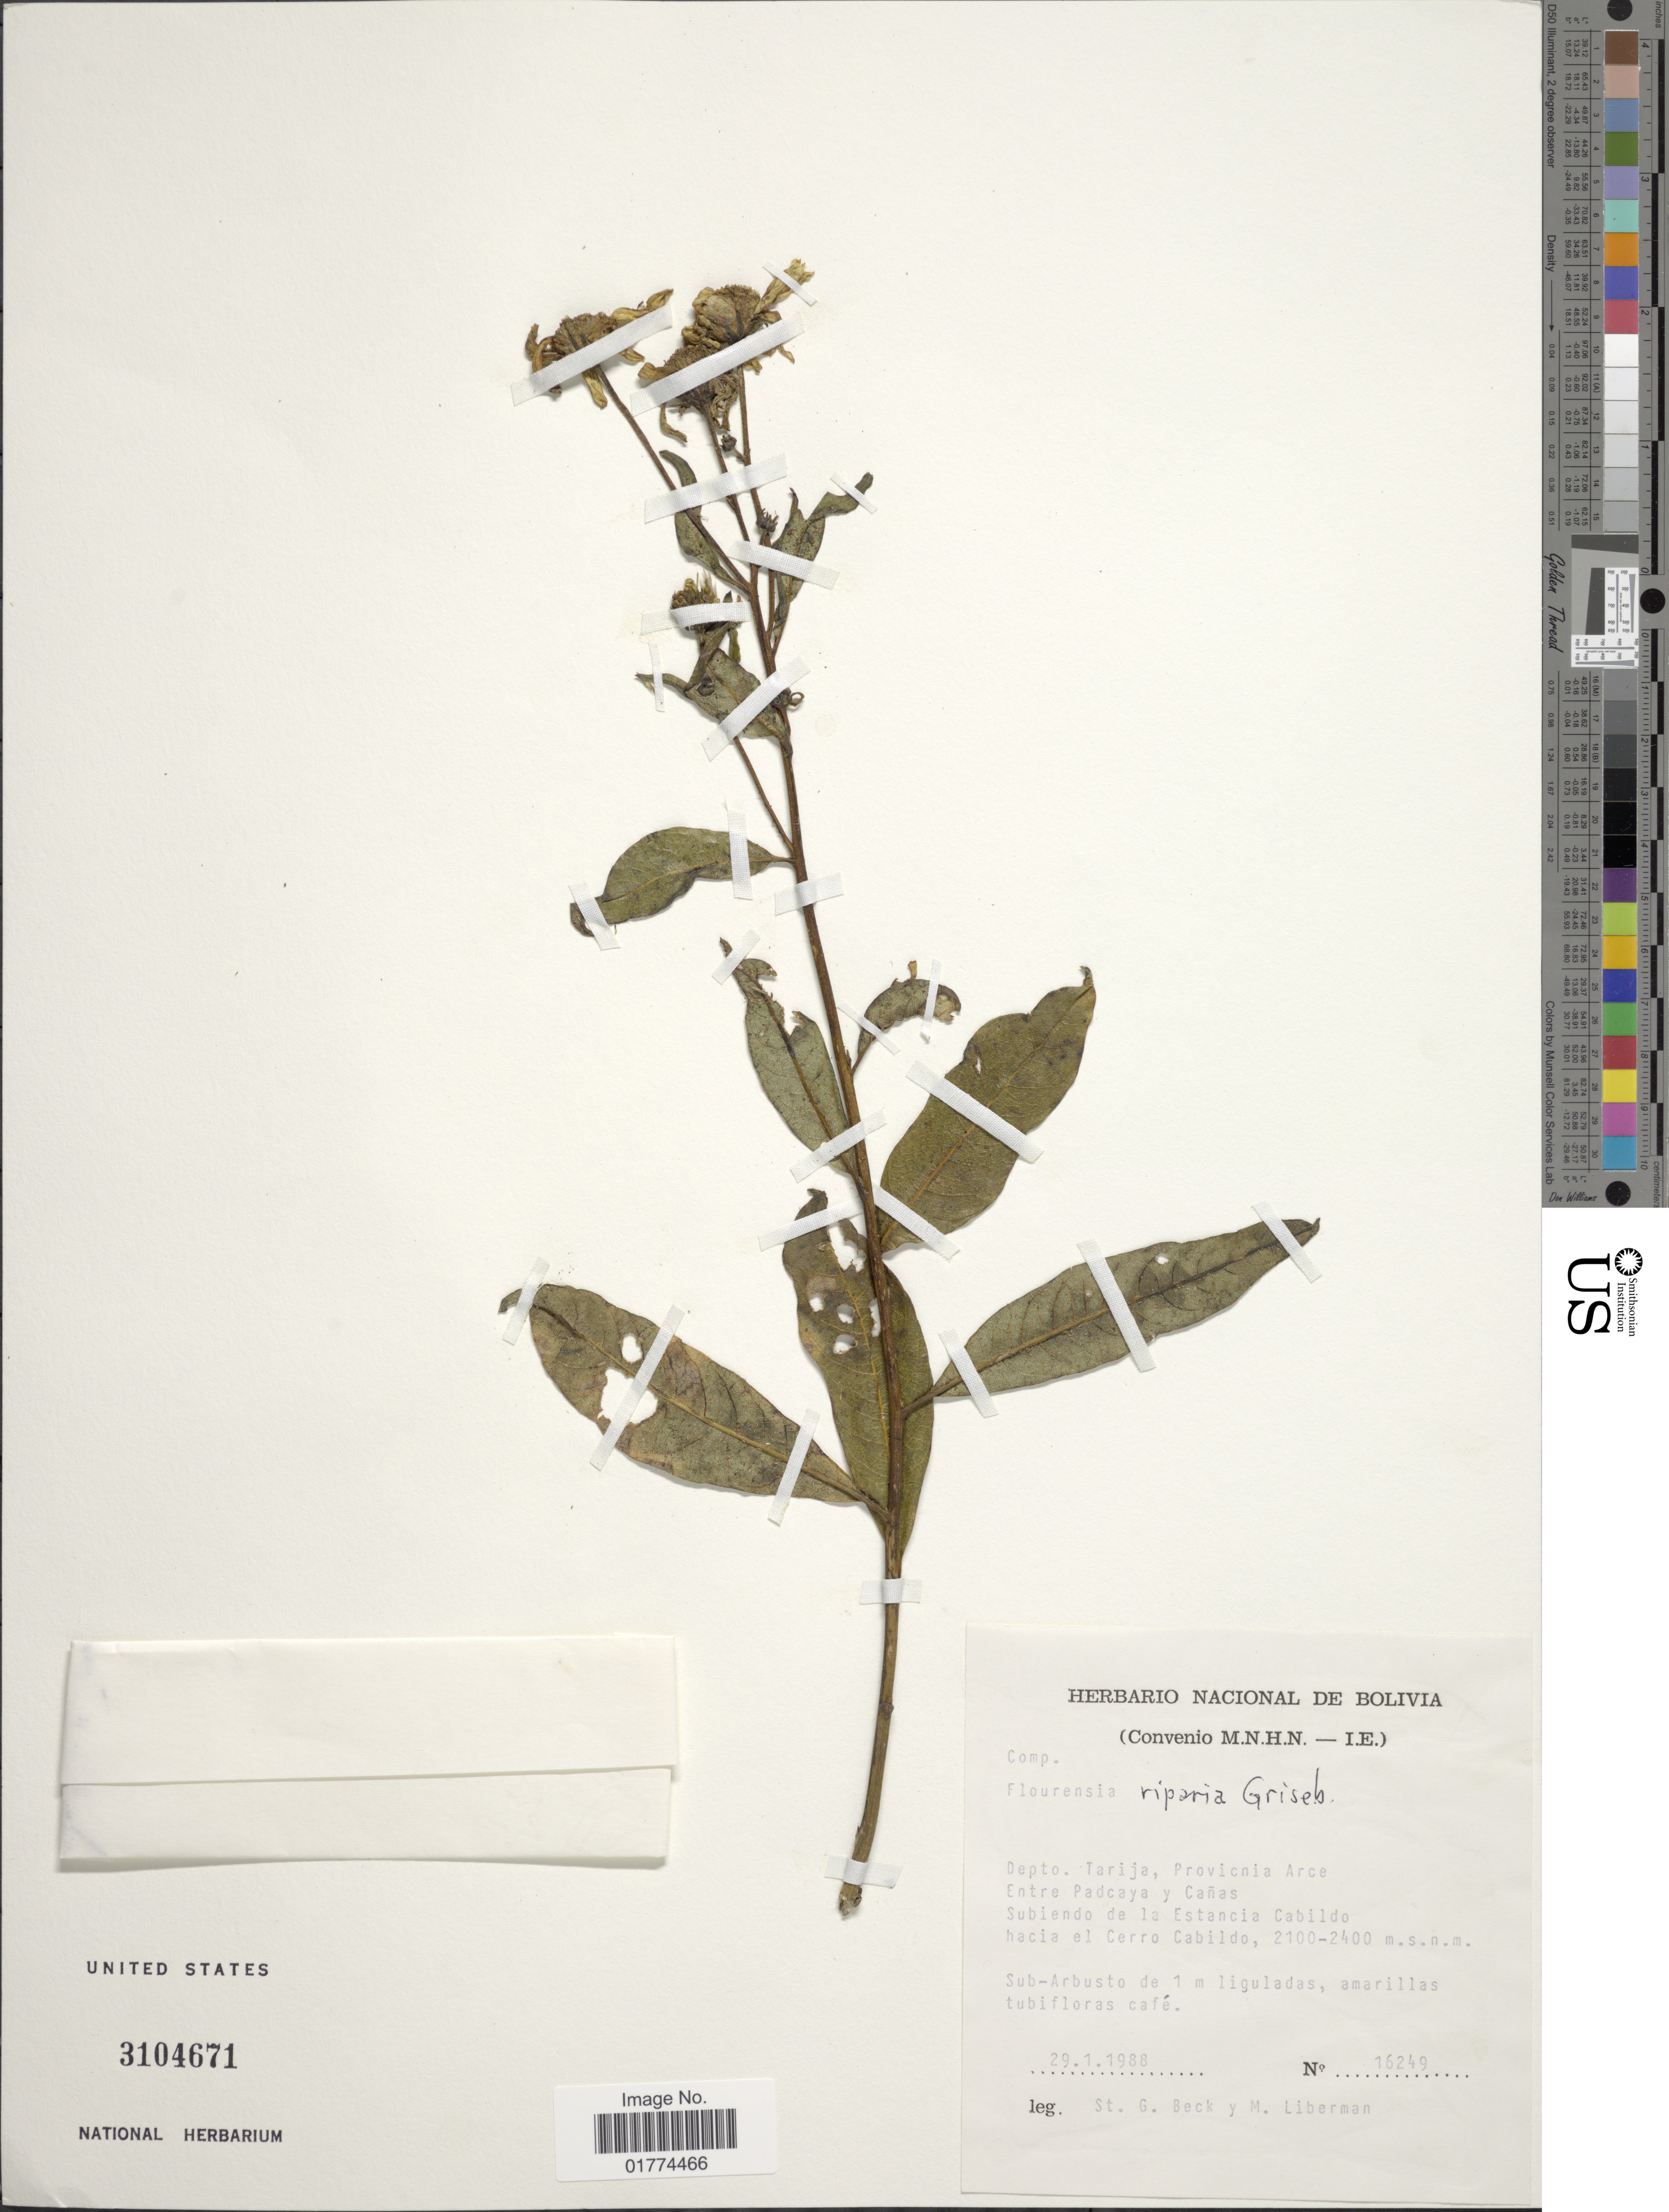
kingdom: Plantae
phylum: Tracheophyta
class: Magnoliopsida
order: Asterales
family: Asteraceae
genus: Flourensia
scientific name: Flourensia riparia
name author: Griseb.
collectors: S. G. Beck & M. Liberman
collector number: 16249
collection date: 1988-01-29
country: Bolivia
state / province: Tarija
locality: Provicnia Arce Entre Padcaya y Cañas Subiendo de la Estancia Cabildo hacia el Cerro Cabildo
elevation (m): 2100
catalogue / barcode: US 3104671